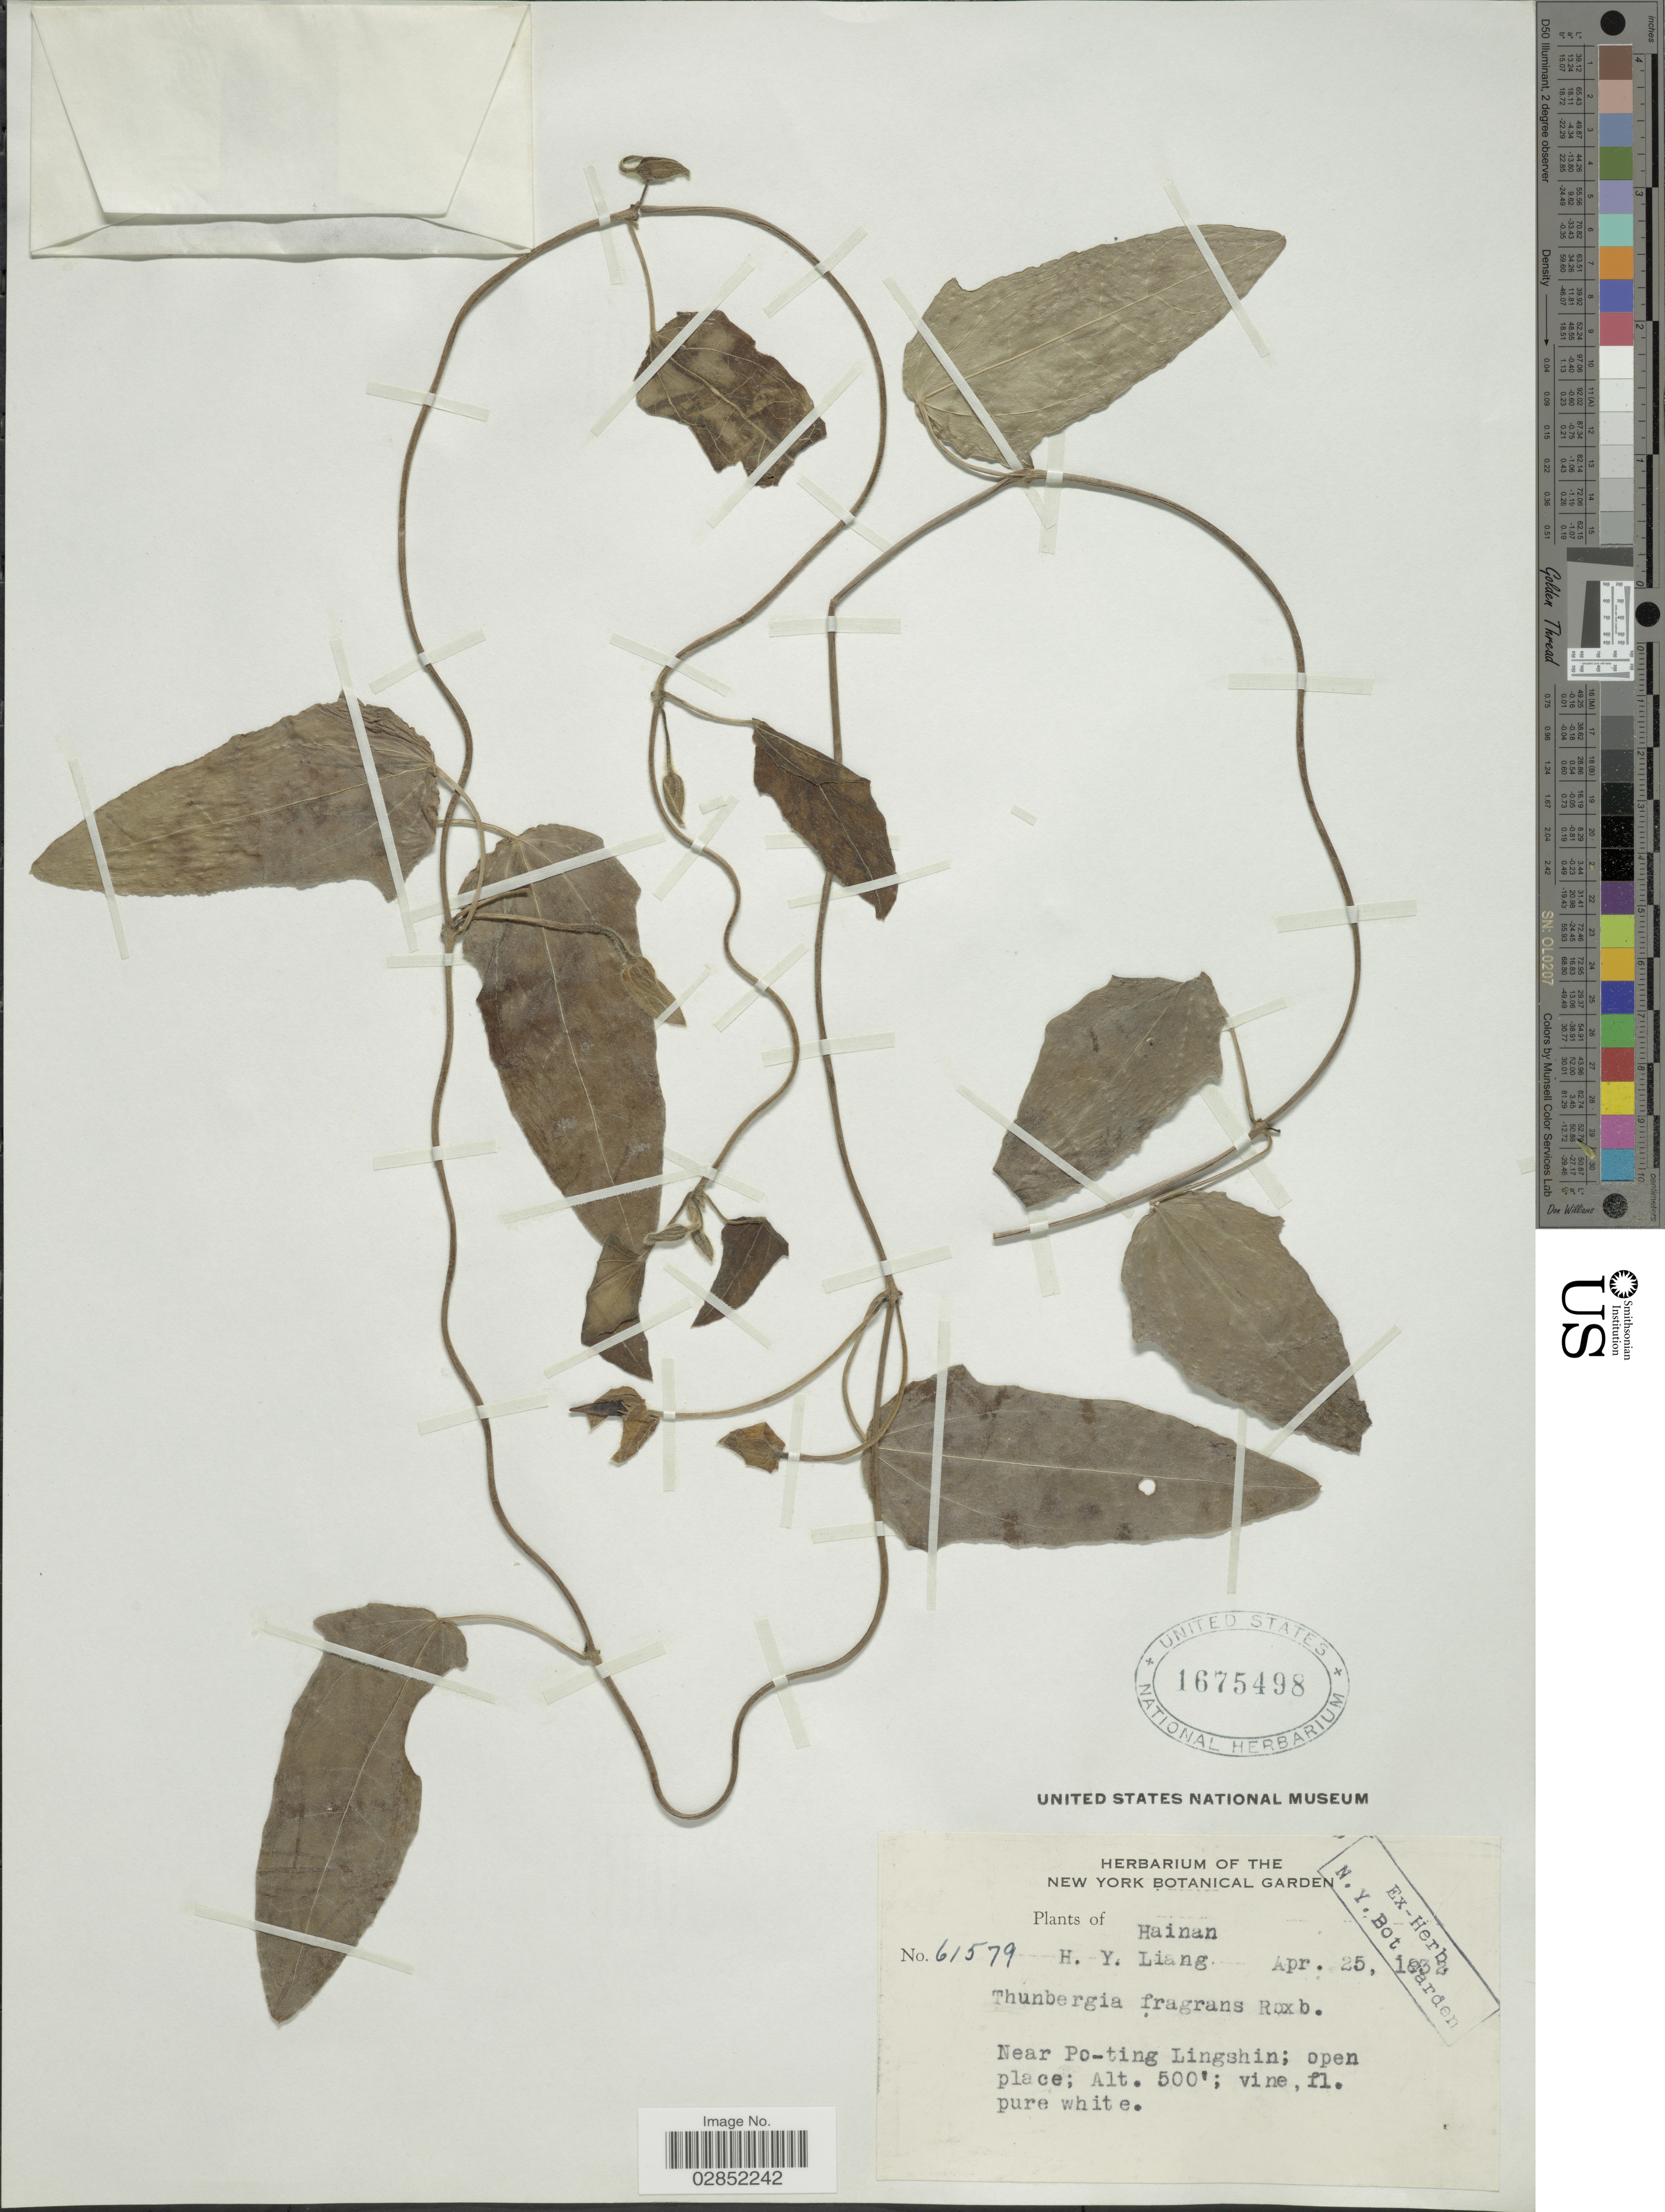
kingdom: Plantae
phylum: Tracheophyta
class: Magnoliopsida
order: Lamiales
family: Acanthaceae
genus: Thunbergia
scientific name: Thunbergia fragrans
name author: Roxb.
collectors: H. Y. Liang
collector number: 61579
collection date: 1932-04-25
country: China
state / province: Hainan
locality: Near Po-ting Lingshing.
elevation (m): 152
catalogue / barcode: US 1675498